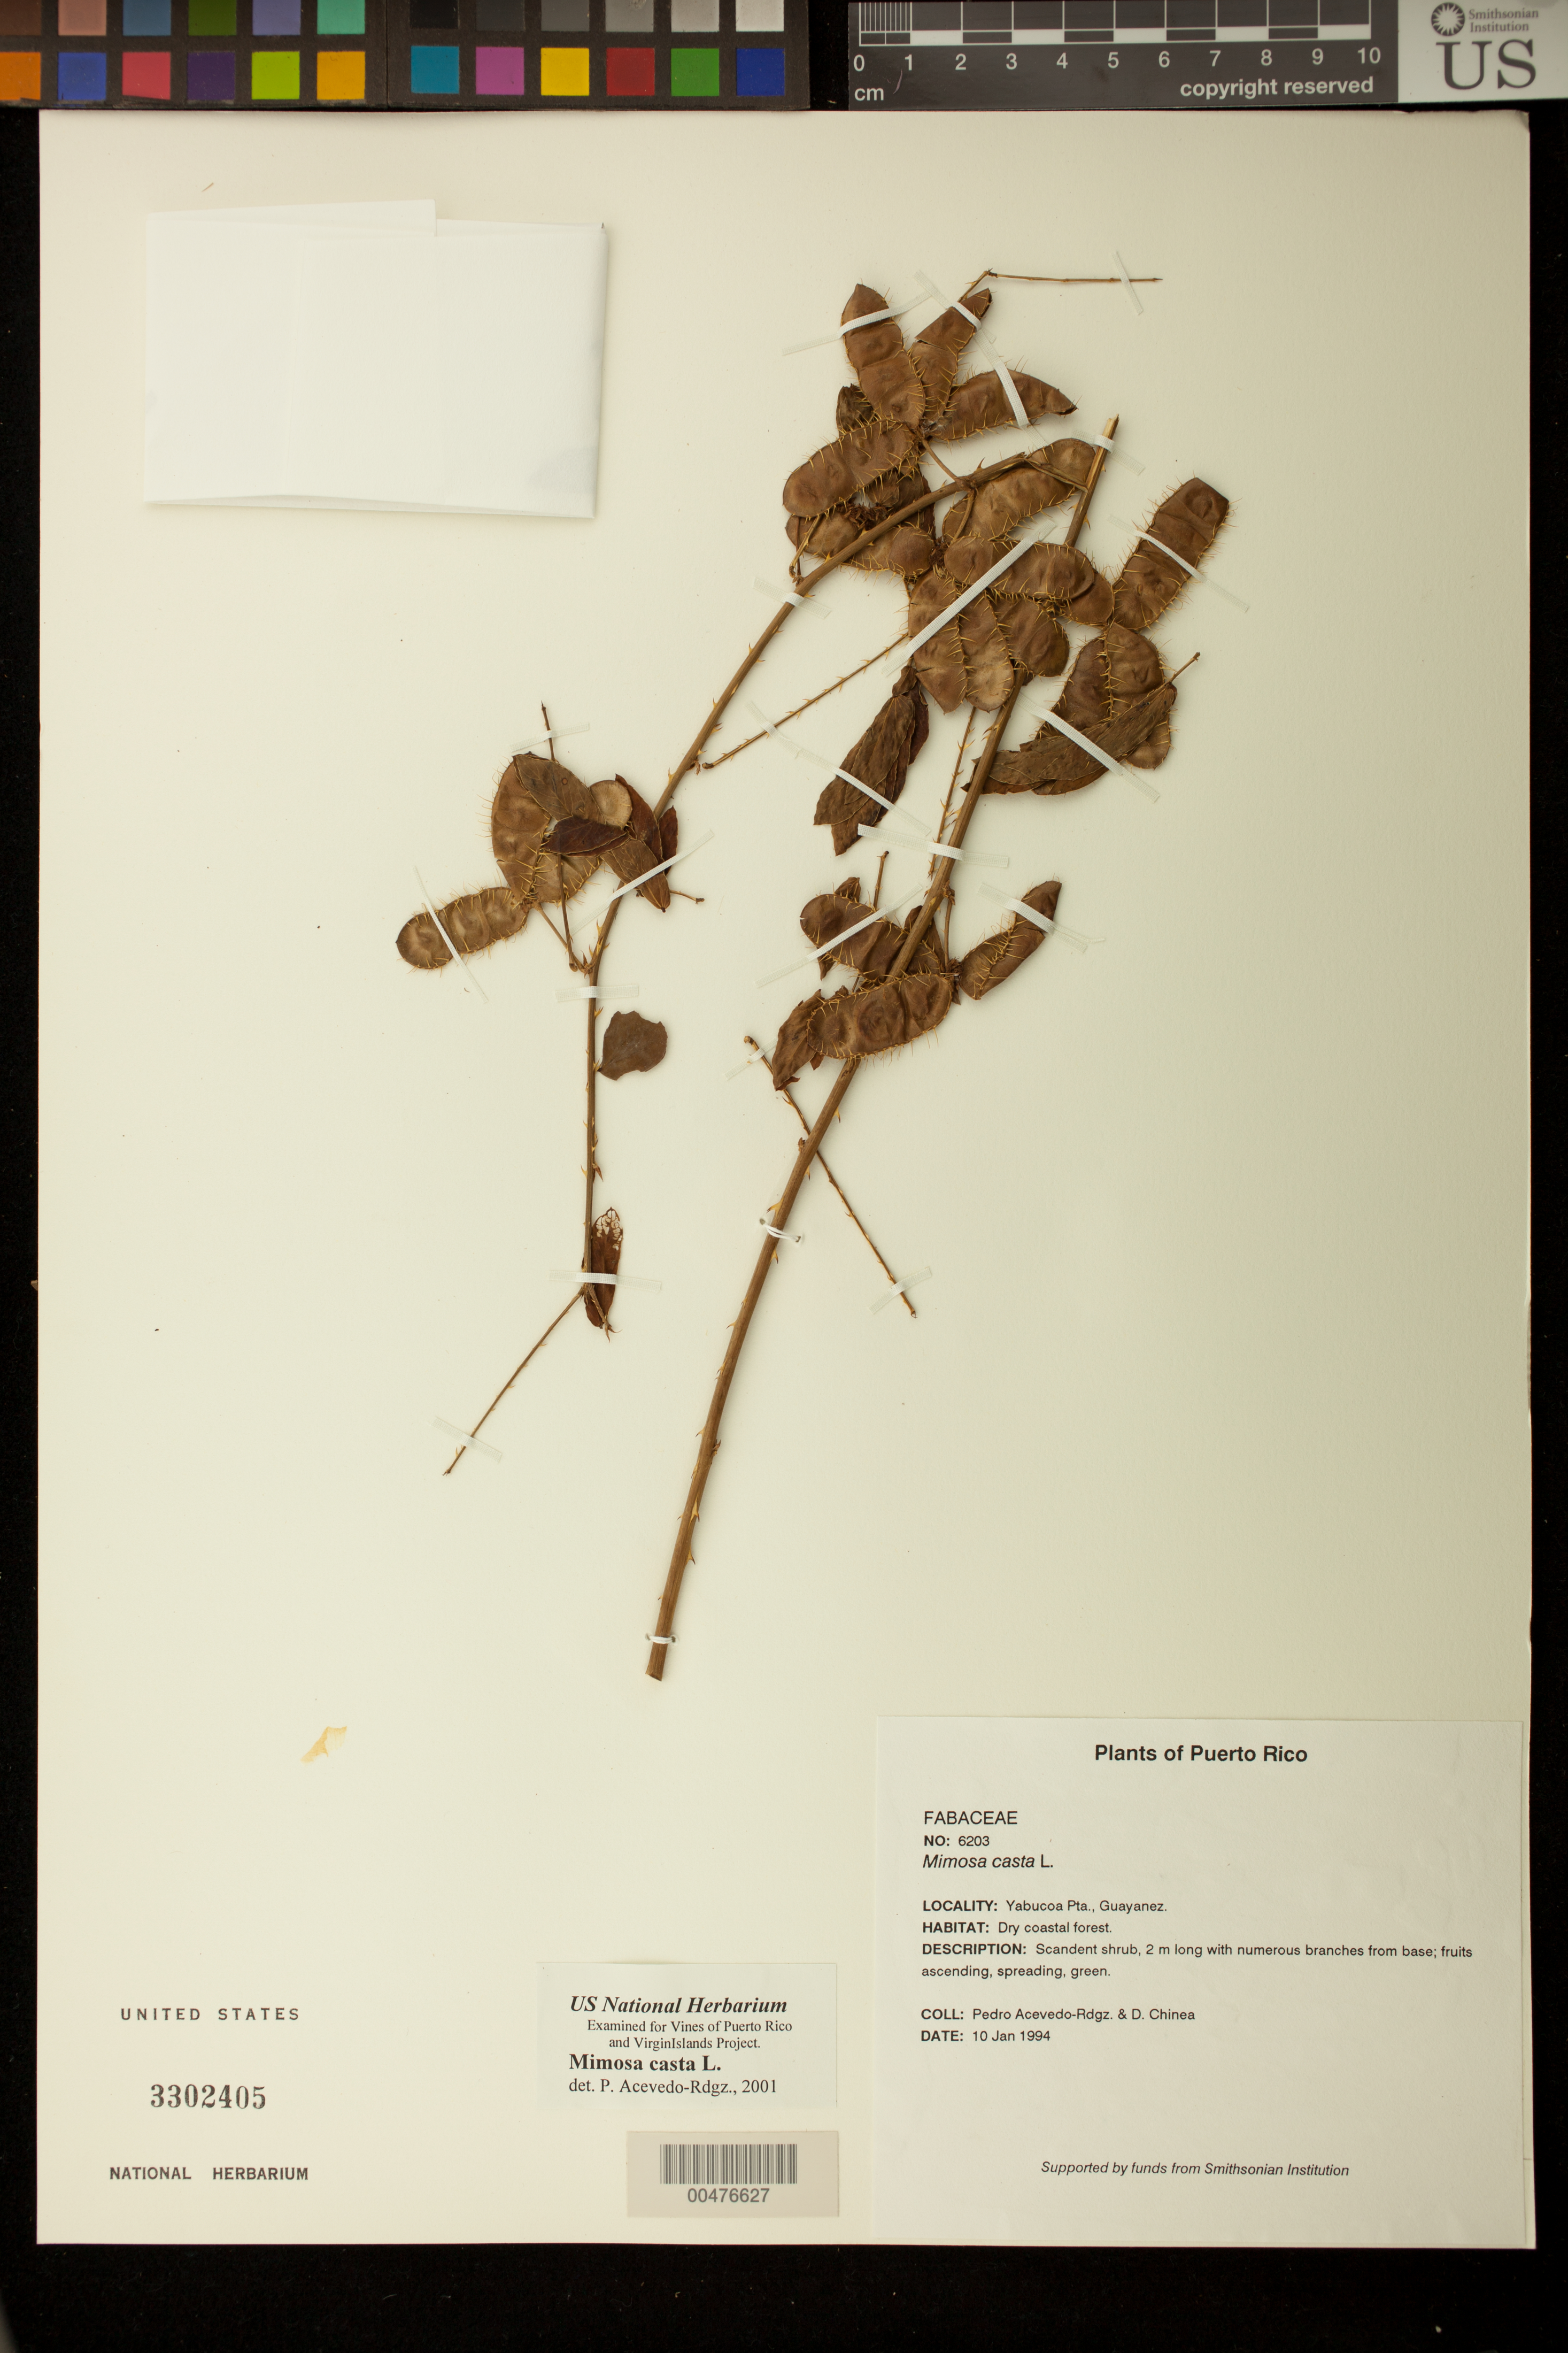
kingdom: Plantae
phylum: Tracheophyta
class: Magnoliopsida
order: Fabales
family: Fabaceae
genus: Mimosa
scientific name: Mimosa casta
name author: L.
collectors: P. Acevedo-Rodr. & D. Chinea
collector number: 6203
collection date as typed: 10 Jan 1994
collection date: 1994-01-10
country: Puerto Rico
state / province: Yabucoa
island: Puerto Rico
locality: Yabucoa Pta., Guayanes.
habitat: Dry coastal forest.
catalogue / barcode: US 3302405